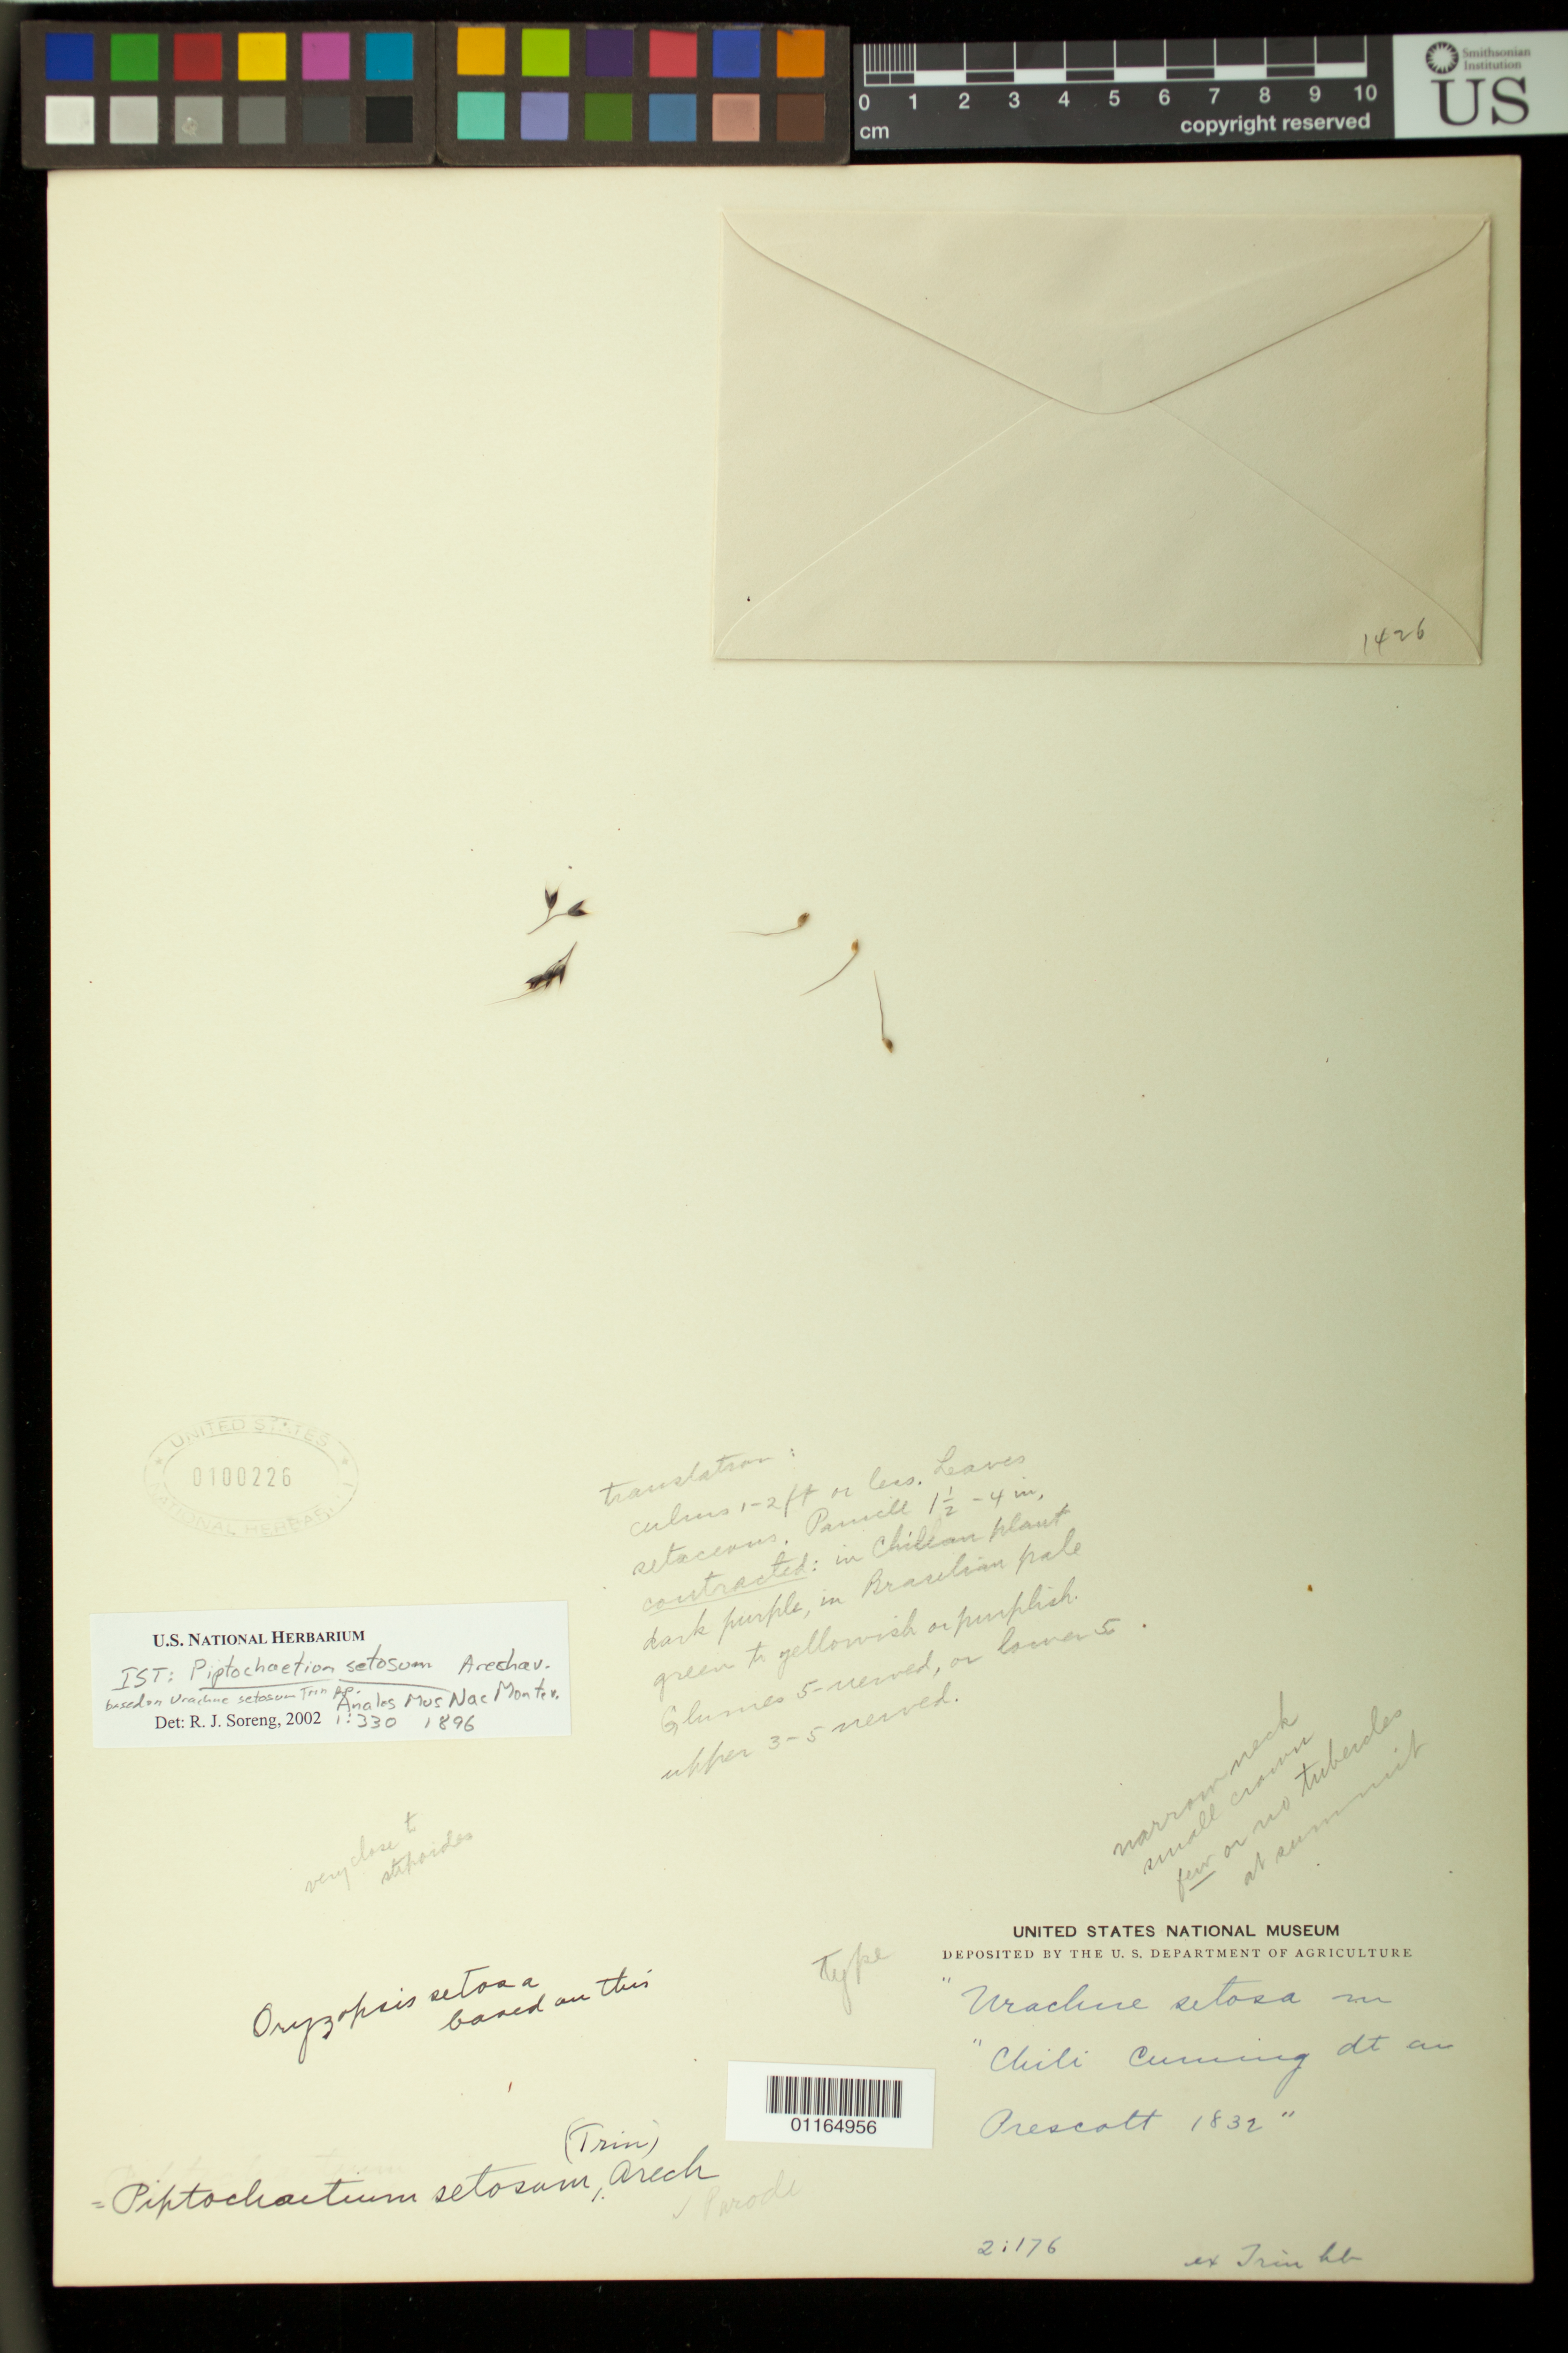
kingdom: Plantae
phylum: Tracheophyta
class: Liliopsida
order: Poales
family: Poaceae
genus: Urachne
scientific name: Urachne setosa Trin., nom. illeg.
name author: Trin.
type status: Type Collection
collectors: J. Prescott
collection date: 1832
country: Chile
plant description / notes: Fragmentary material of type specimen ex herb. Trin.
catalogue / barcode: US 100226